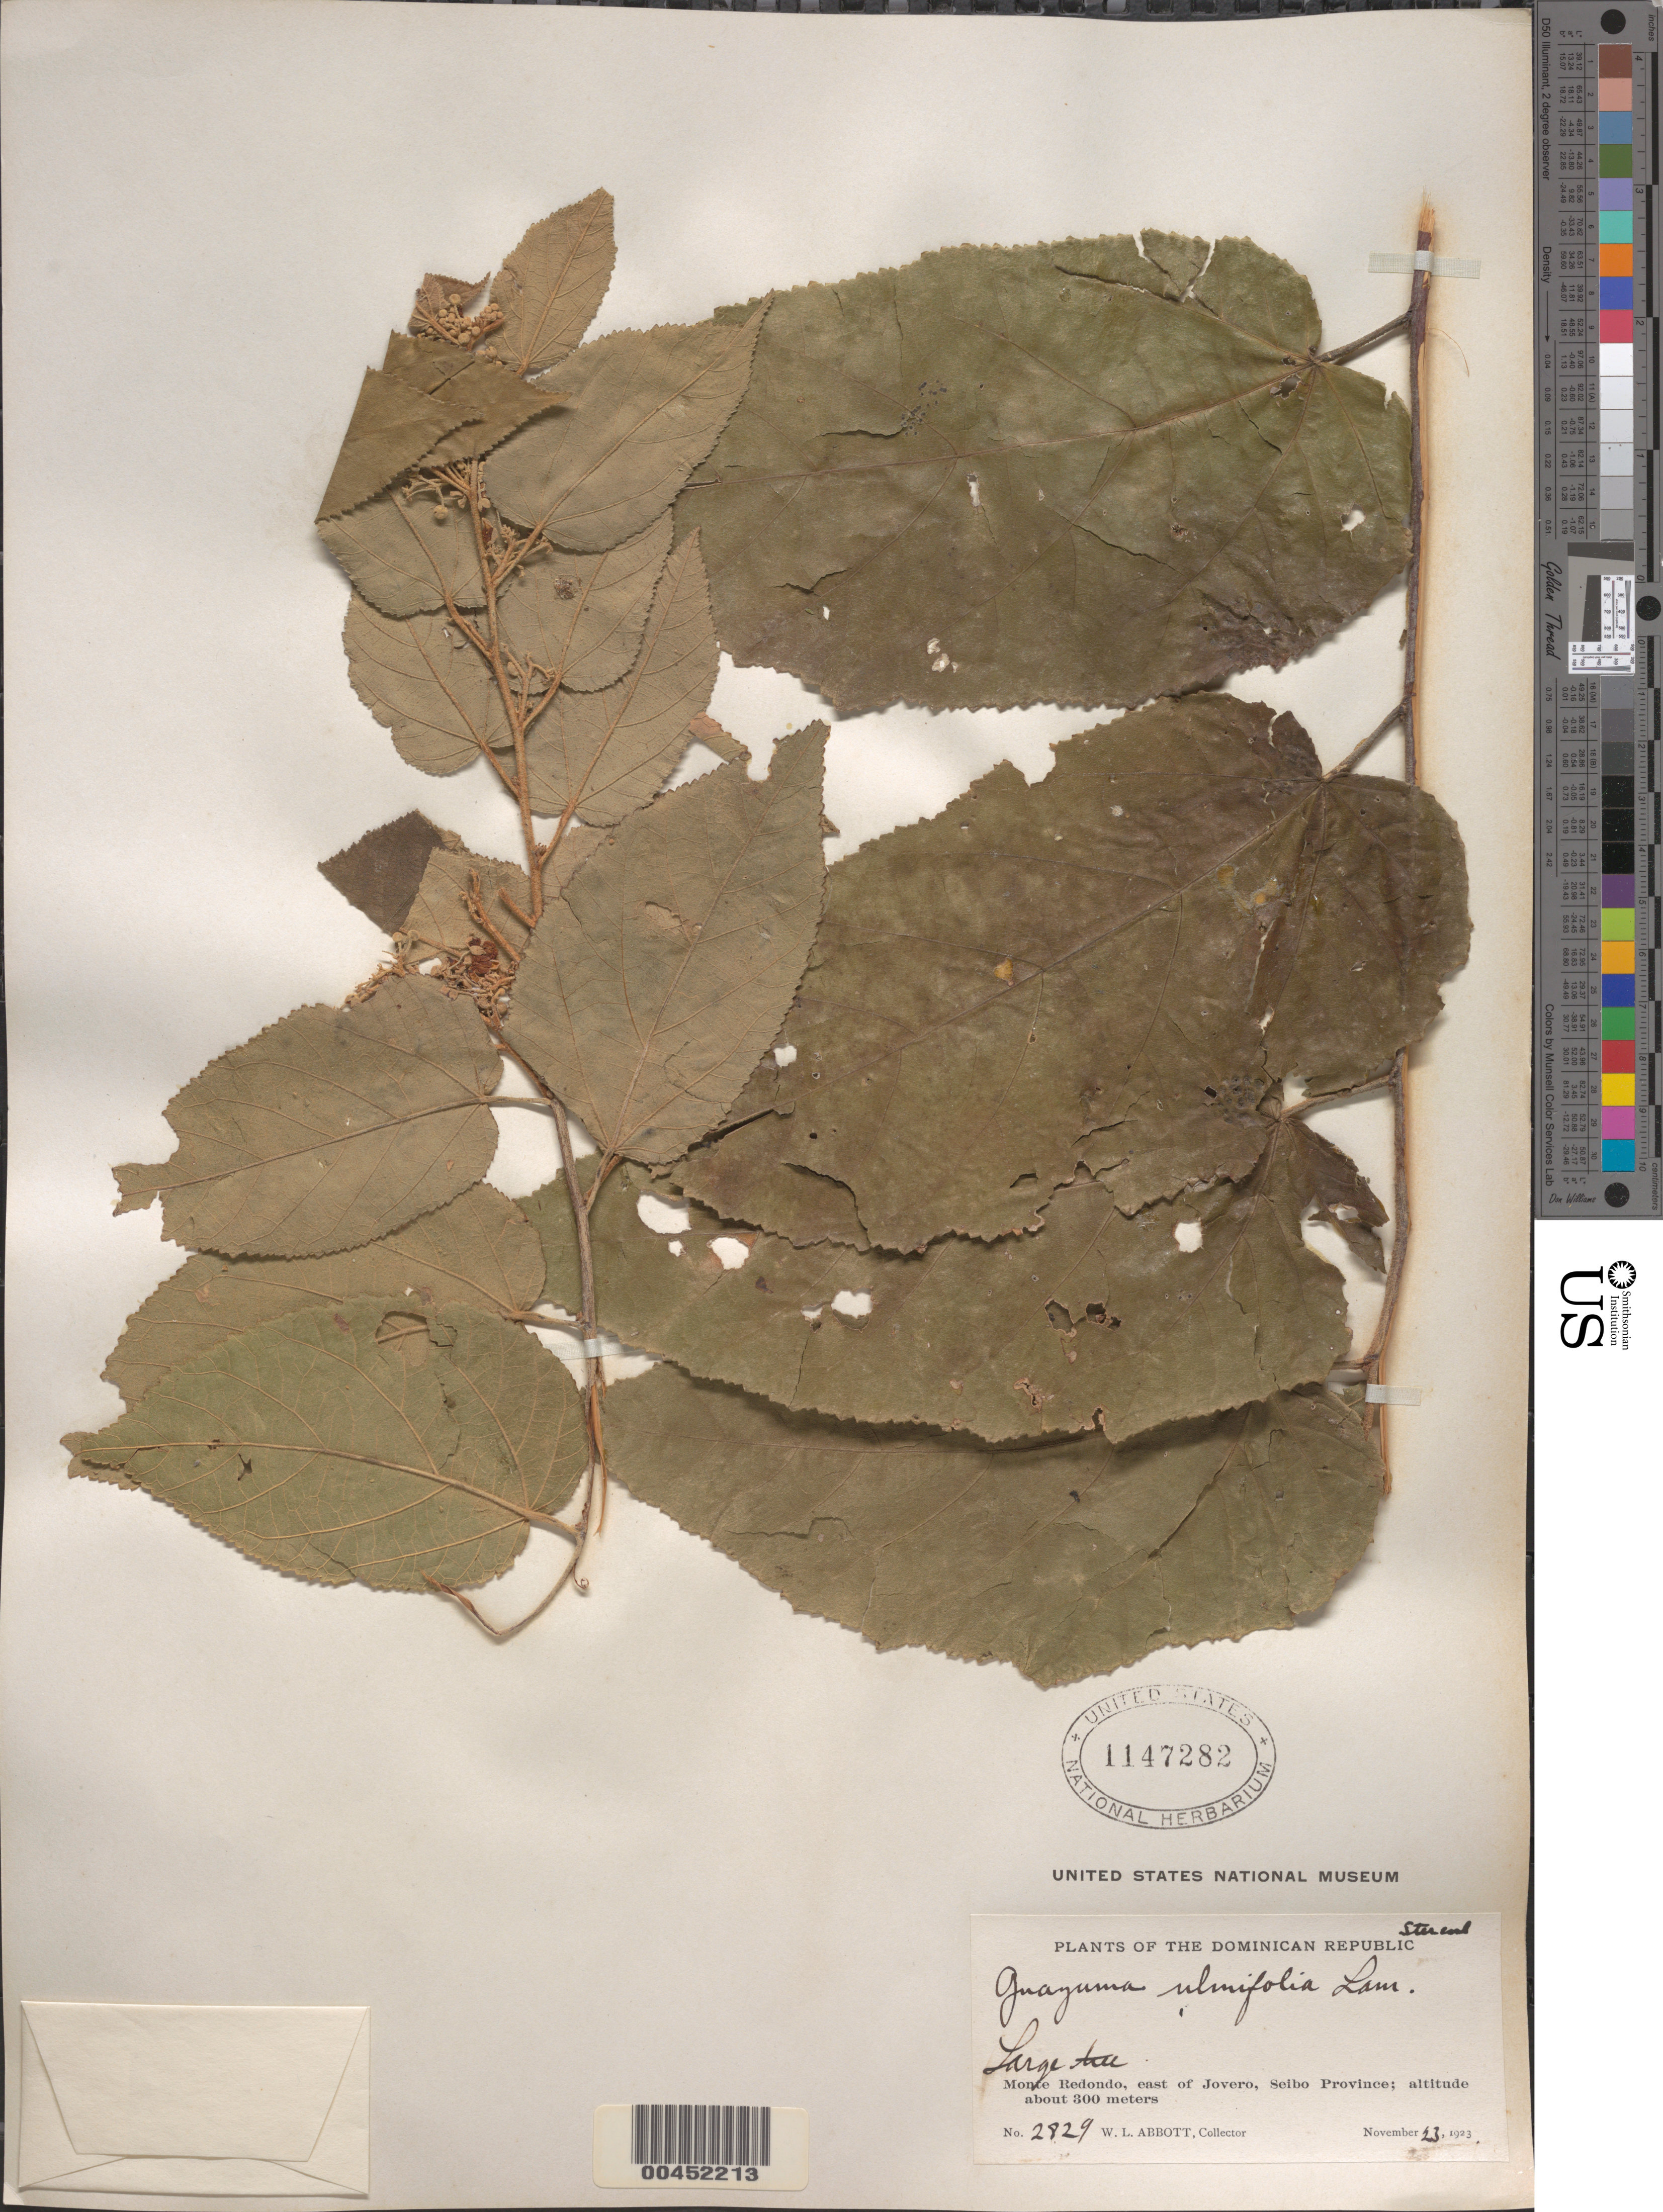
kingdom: Plantae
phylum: Tracheophyta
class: Magnoliopsida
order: Malvales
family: Malvaceae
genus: Guazuma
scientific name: Guazuma ulmifolia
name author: Lam.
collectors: W. L. Abbott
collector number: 2829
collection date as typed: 23 Nov 1923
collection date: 1923-11-23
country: Dominican Republic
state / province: El Seíbo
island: Hispaniola Island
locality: Monte Redondo, E of Jovero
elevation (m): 300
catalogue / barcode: US 1147282